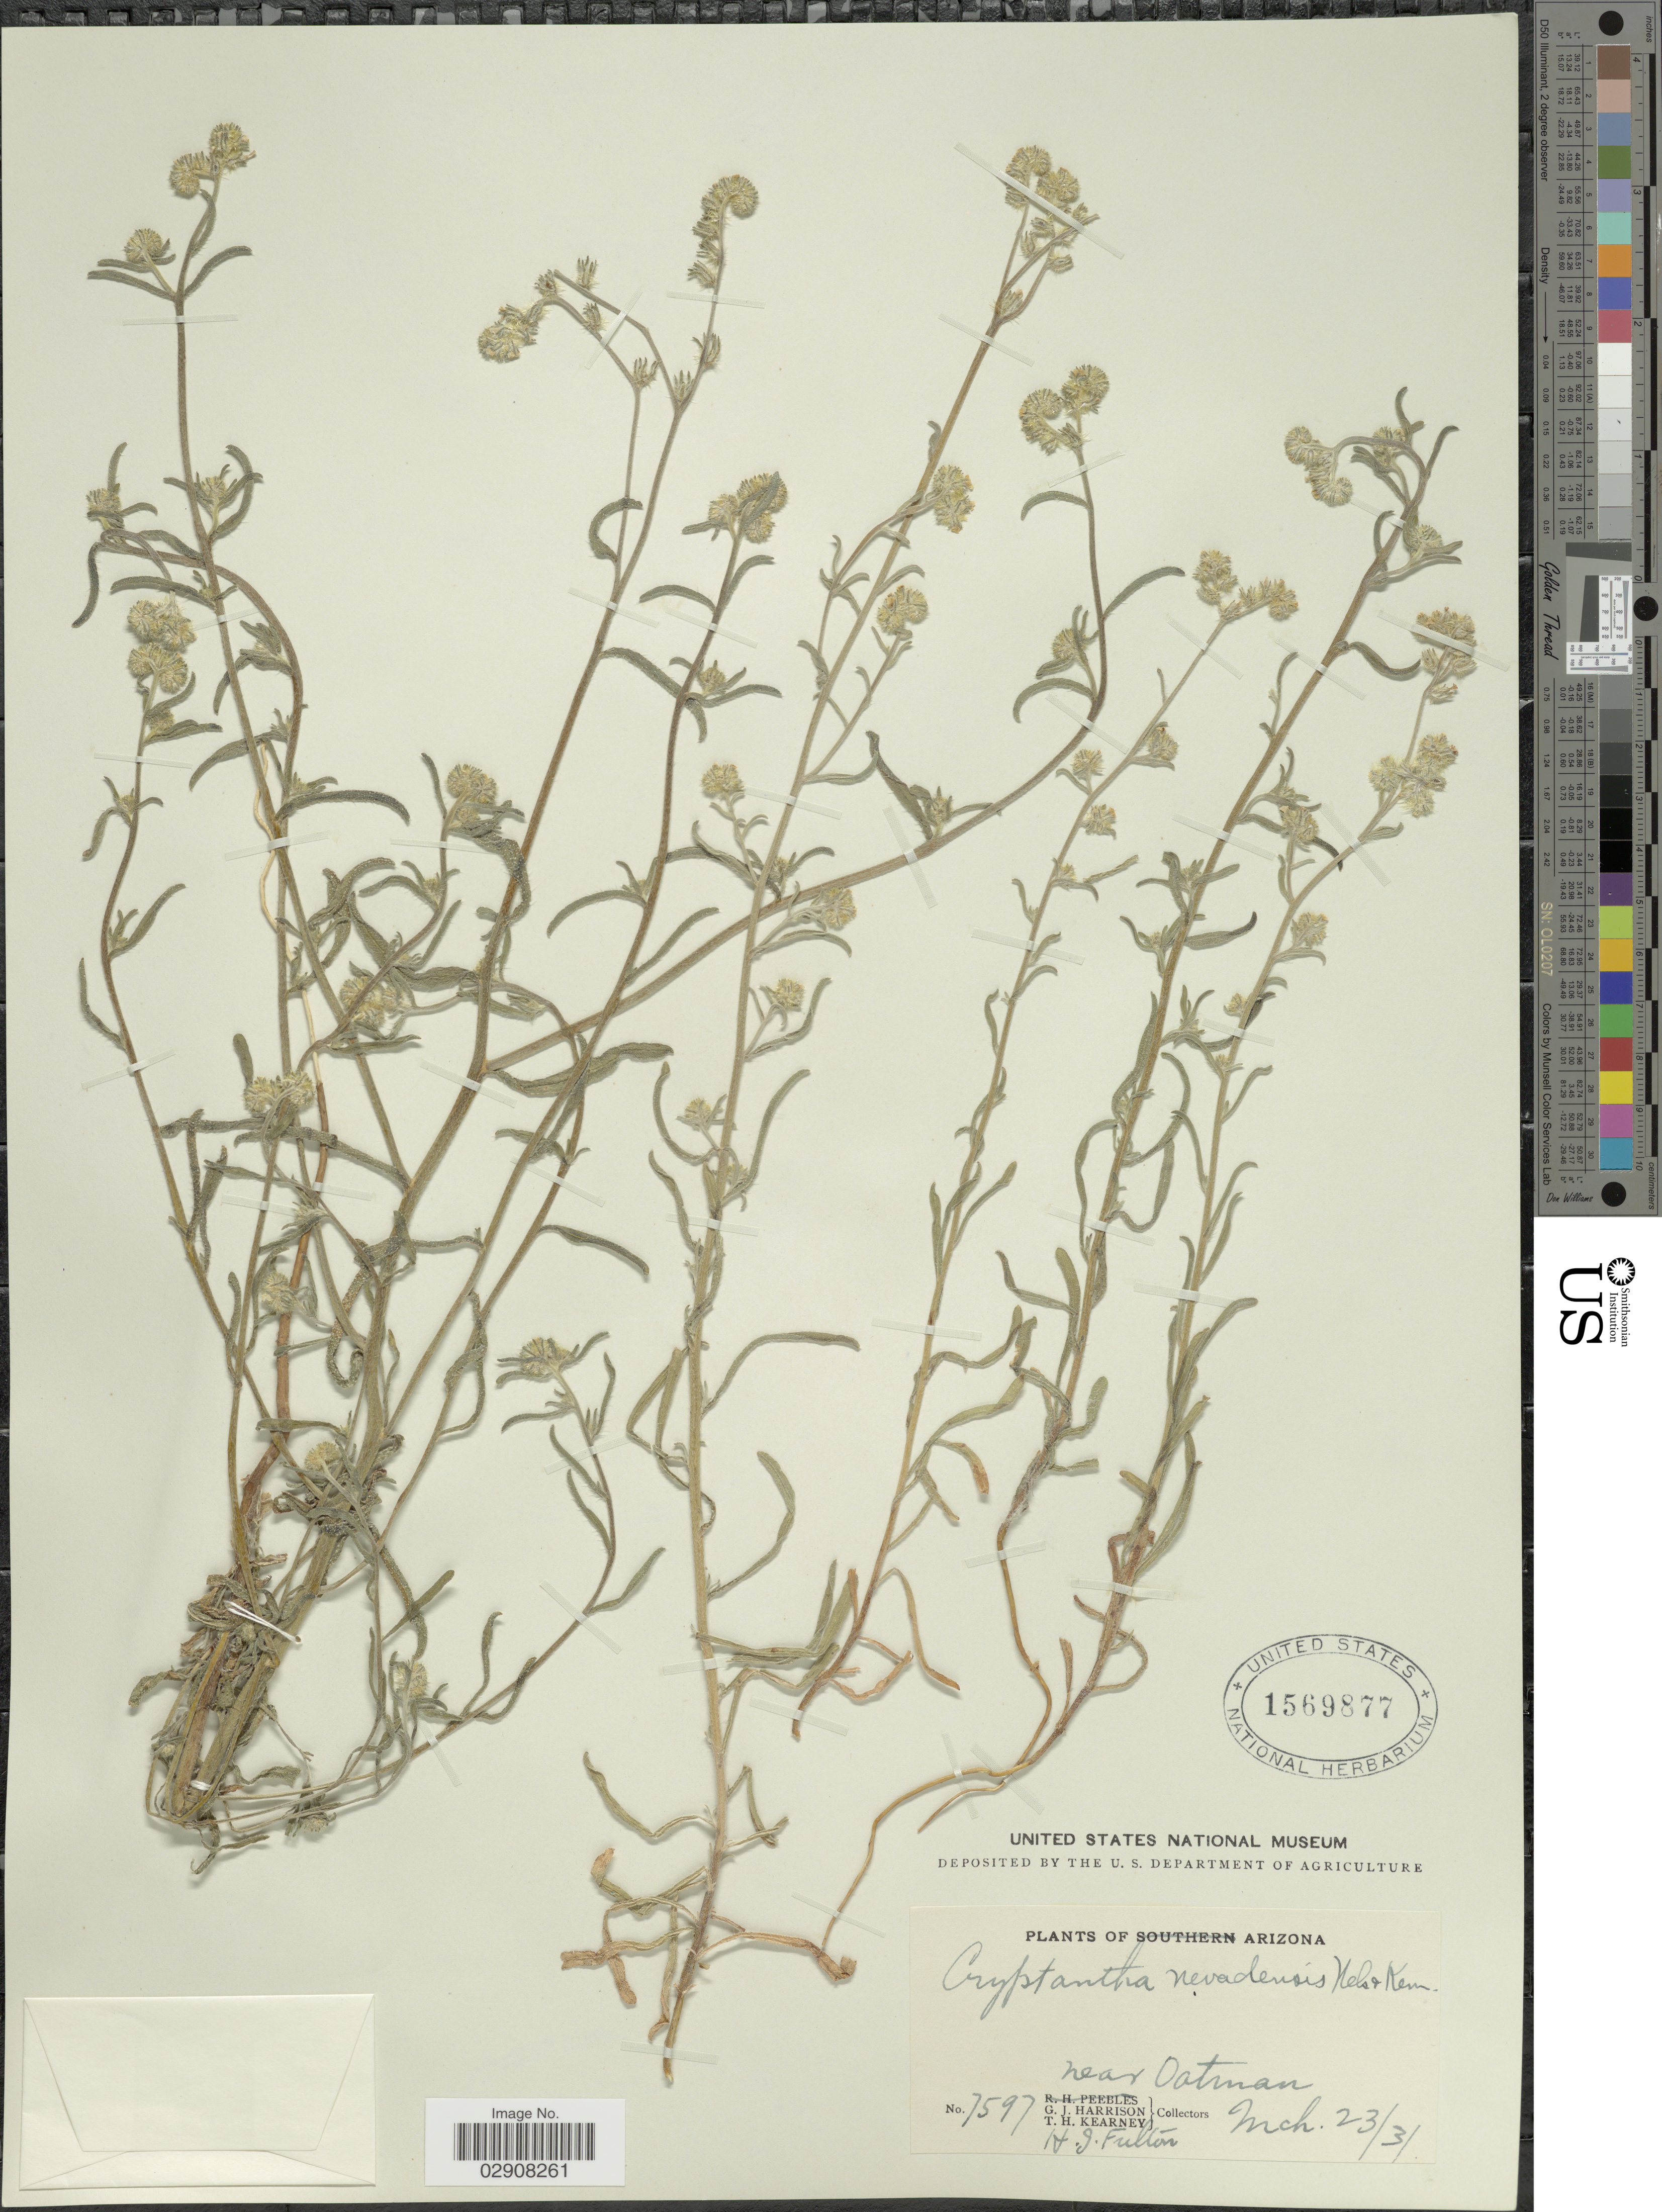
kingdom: Plantae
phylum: Tracheophyta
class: Magnoliopsida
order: Boraginales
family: Boraginaceae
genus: Cryptantha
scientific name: Cryptantha nevadensis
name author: A. Nelson & P.B. Kenn.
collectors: G. J. Harrison, T. H. Kearney & H. Fulton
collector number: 7597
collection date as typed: Transcribed d/m/y: 23/3/31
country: United States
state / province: Arizona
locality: Near Oatman.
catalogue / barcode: US 1569877